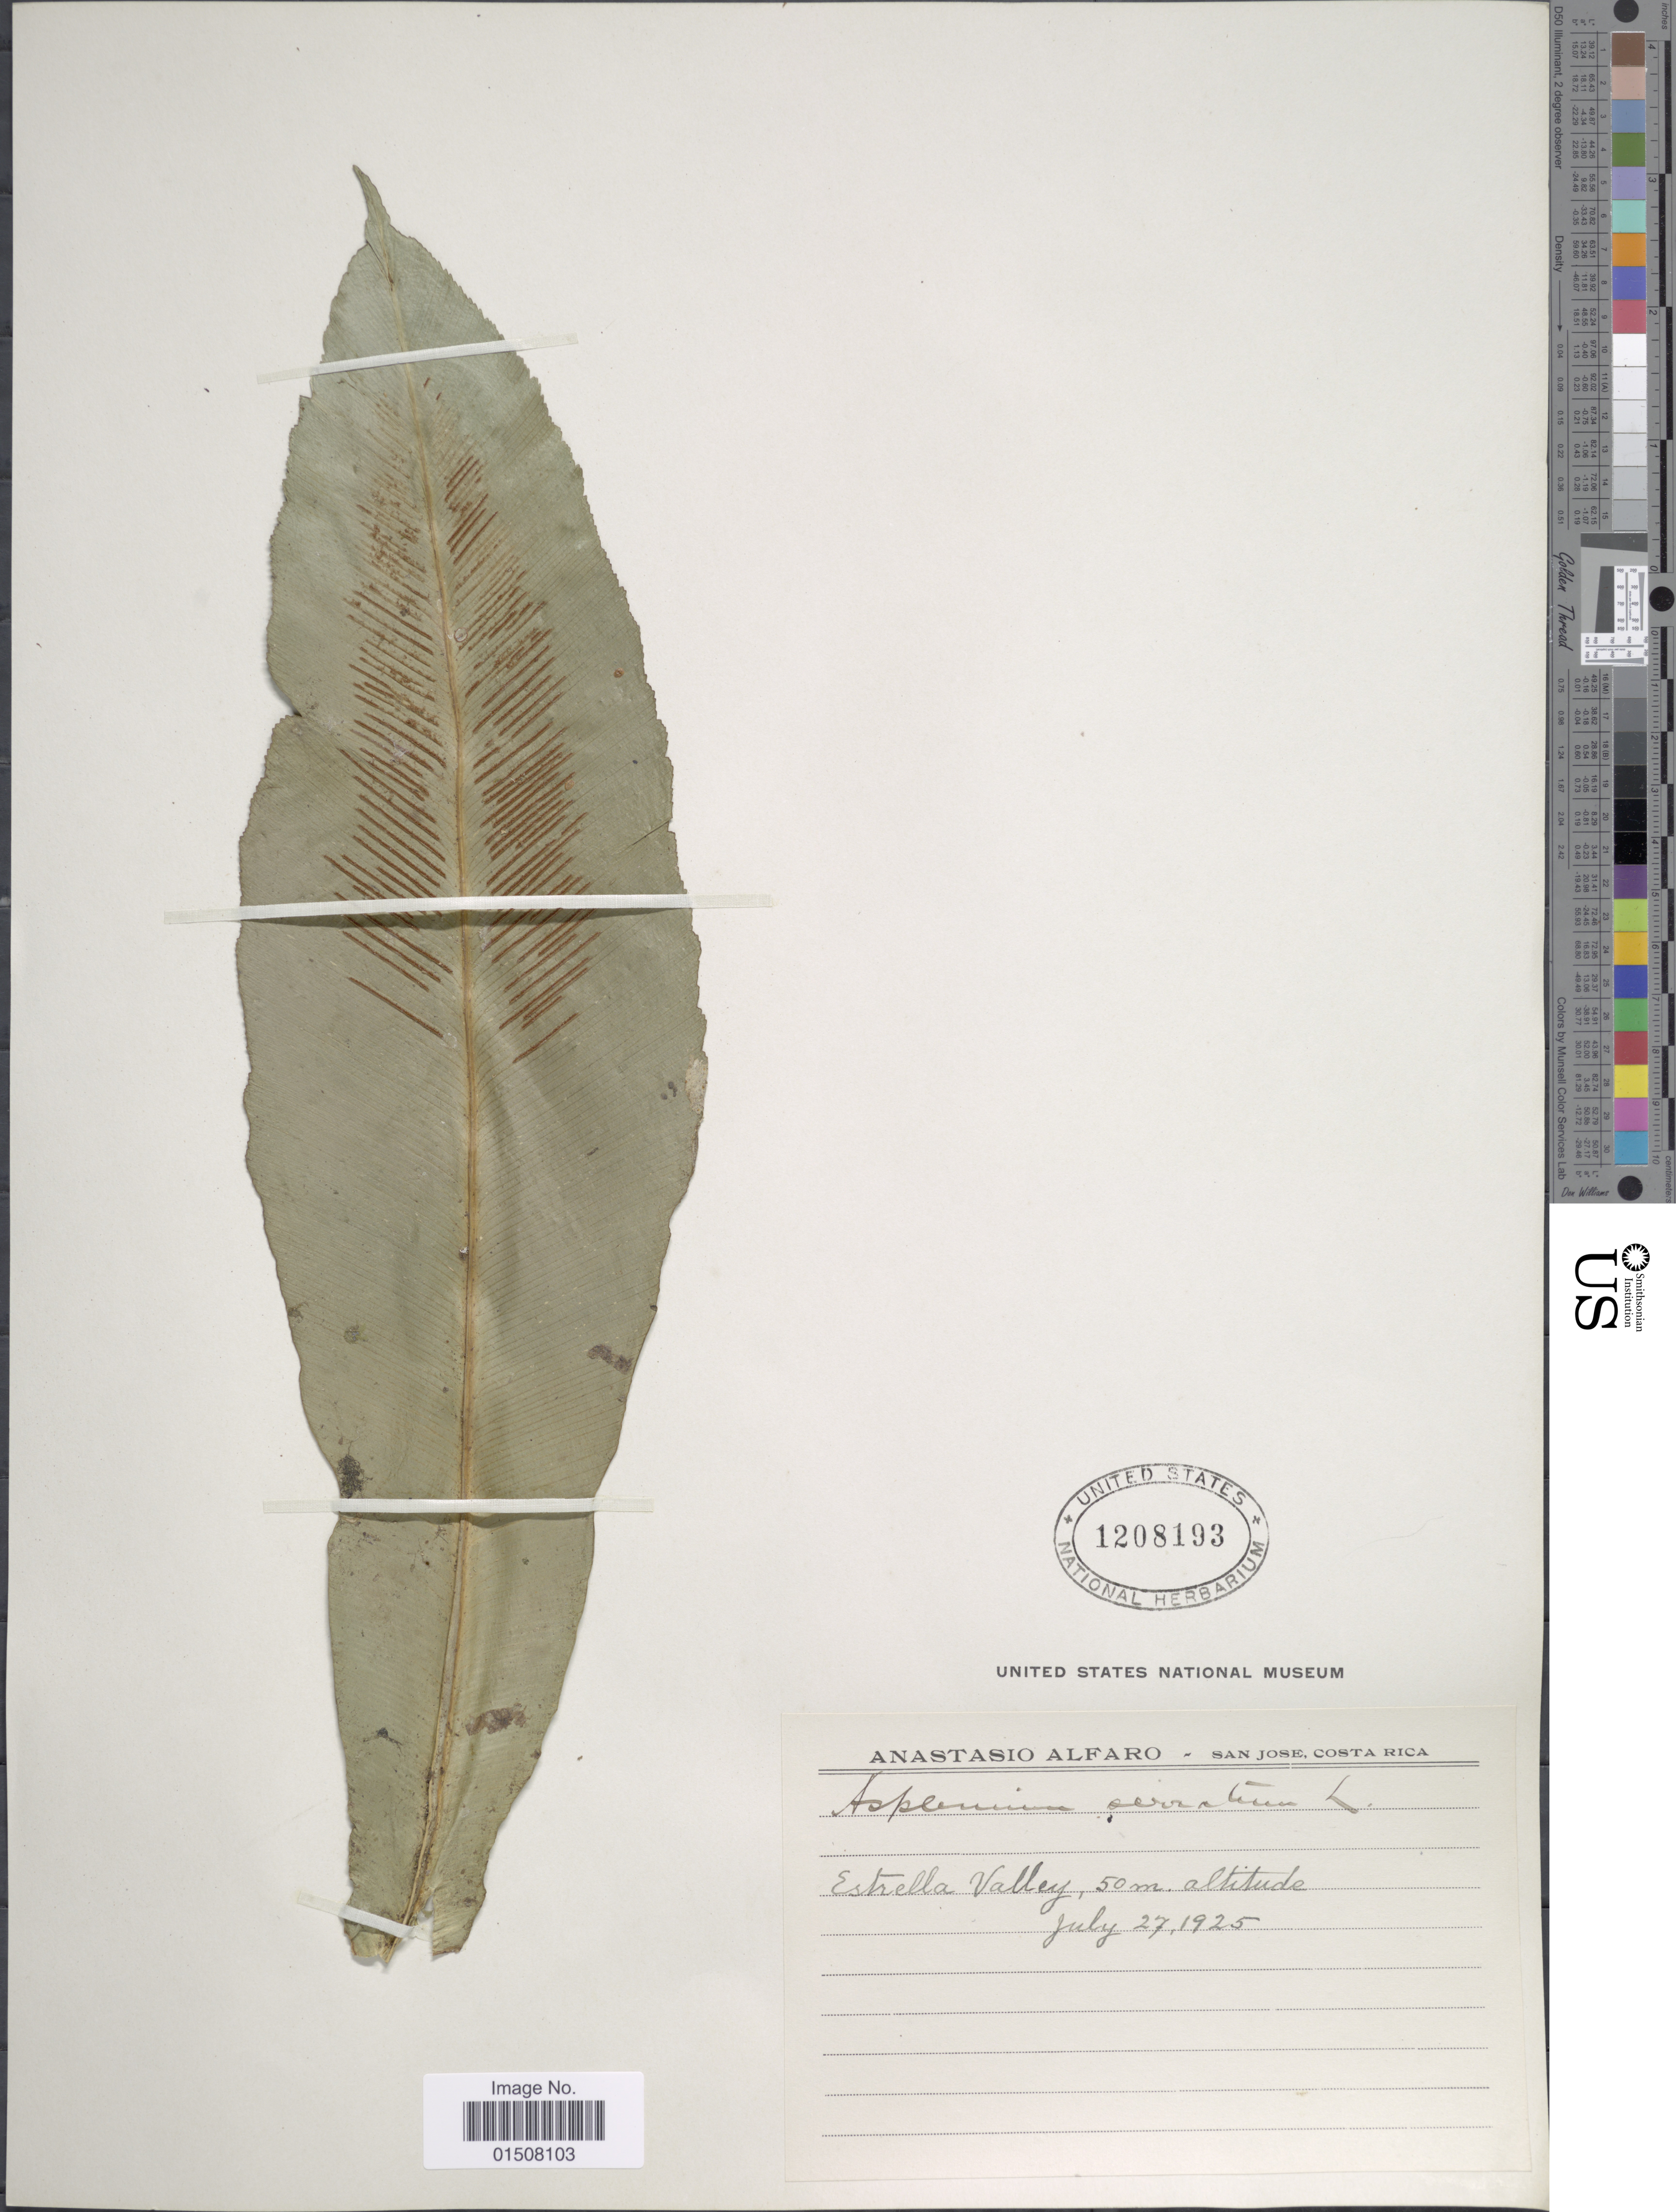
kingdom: Plantae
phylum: Tracheophyta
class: Polypodiopsida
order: Polypodiales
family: Aspleniaceae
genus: Asplenium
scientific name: Asplenium serratum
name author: L.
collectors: A. Alfaro Gonzalez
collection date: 1925-07-27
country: Costa Rica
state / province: San José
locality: Estrella Valley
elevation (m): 50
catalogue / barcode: US 128193